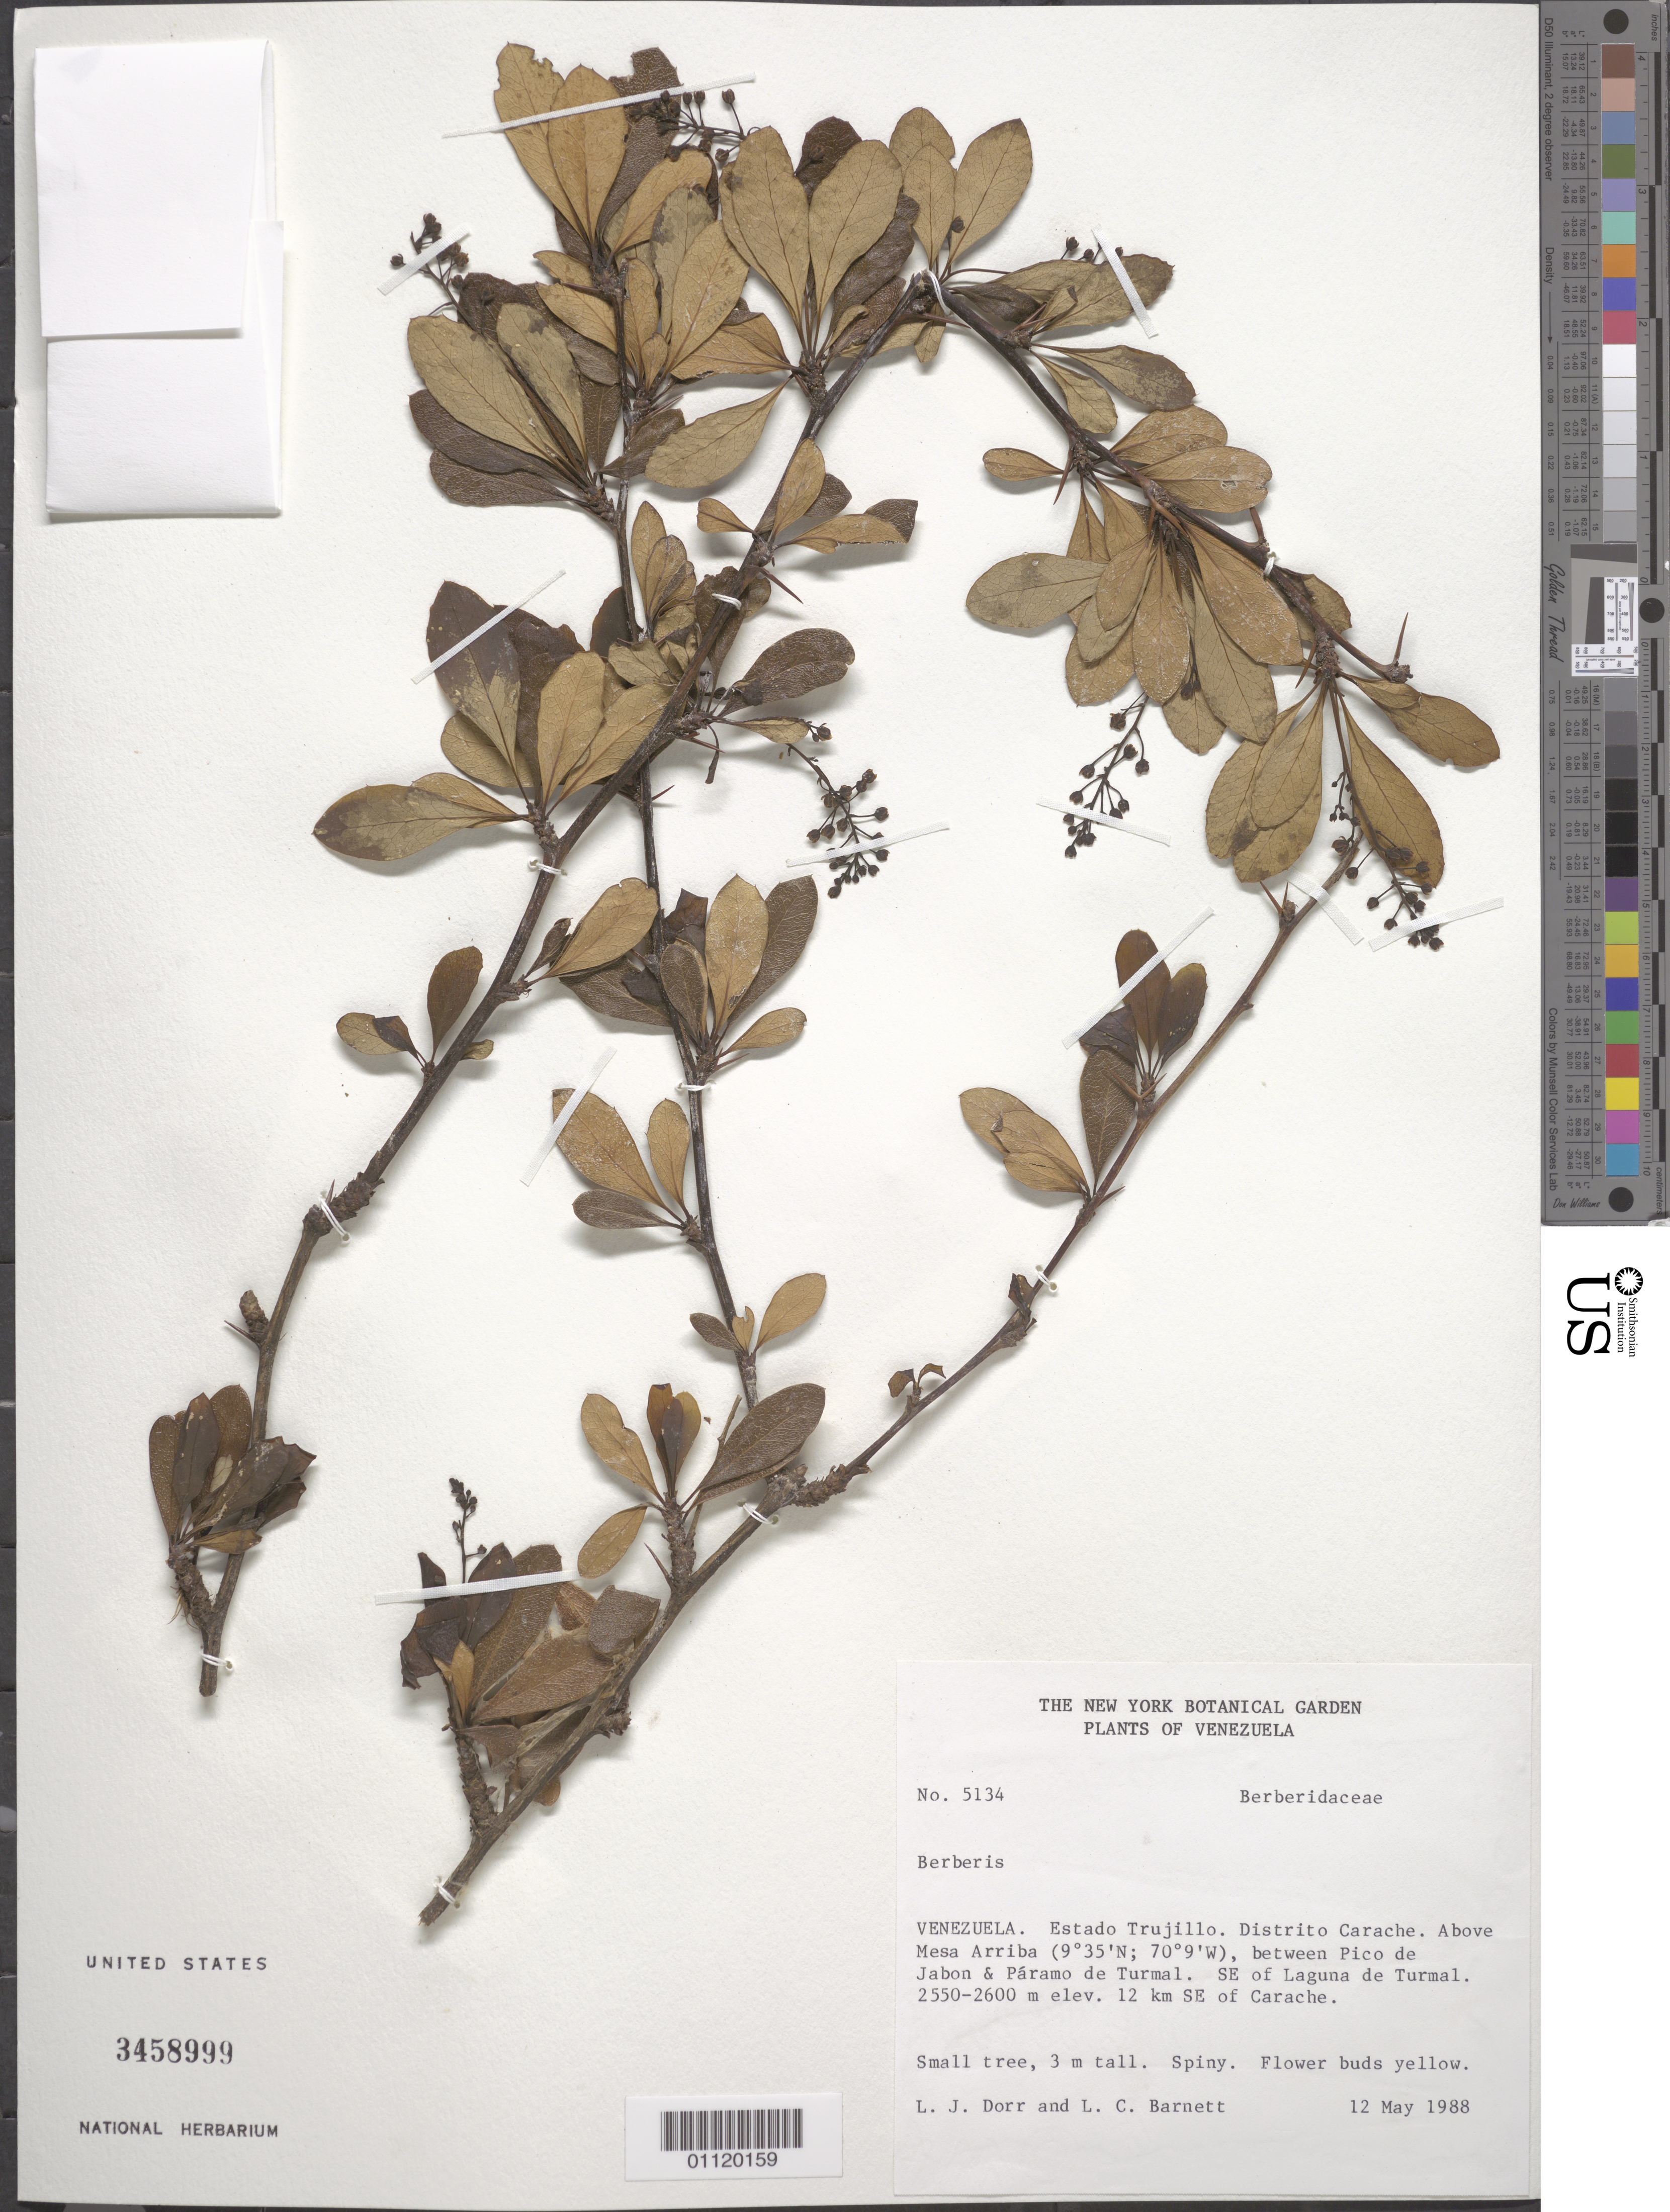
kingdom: Plantae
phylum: Tracheophyta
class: Magnoliopsida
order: Ranunculales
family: Berberidaceae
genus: Berberis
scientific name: Berberis sp.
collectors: L. J. Dorr & L. C. Barnett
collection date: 1988-05-12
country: Venezuela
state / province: Trujillo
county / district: Carache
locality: Above Mesa Arriba, between Pico de Jabon & Páramo de Turmal. SE of Laguna de Turmal. 12 km SE of Carache.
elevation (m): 2550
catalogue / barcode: US 3458999